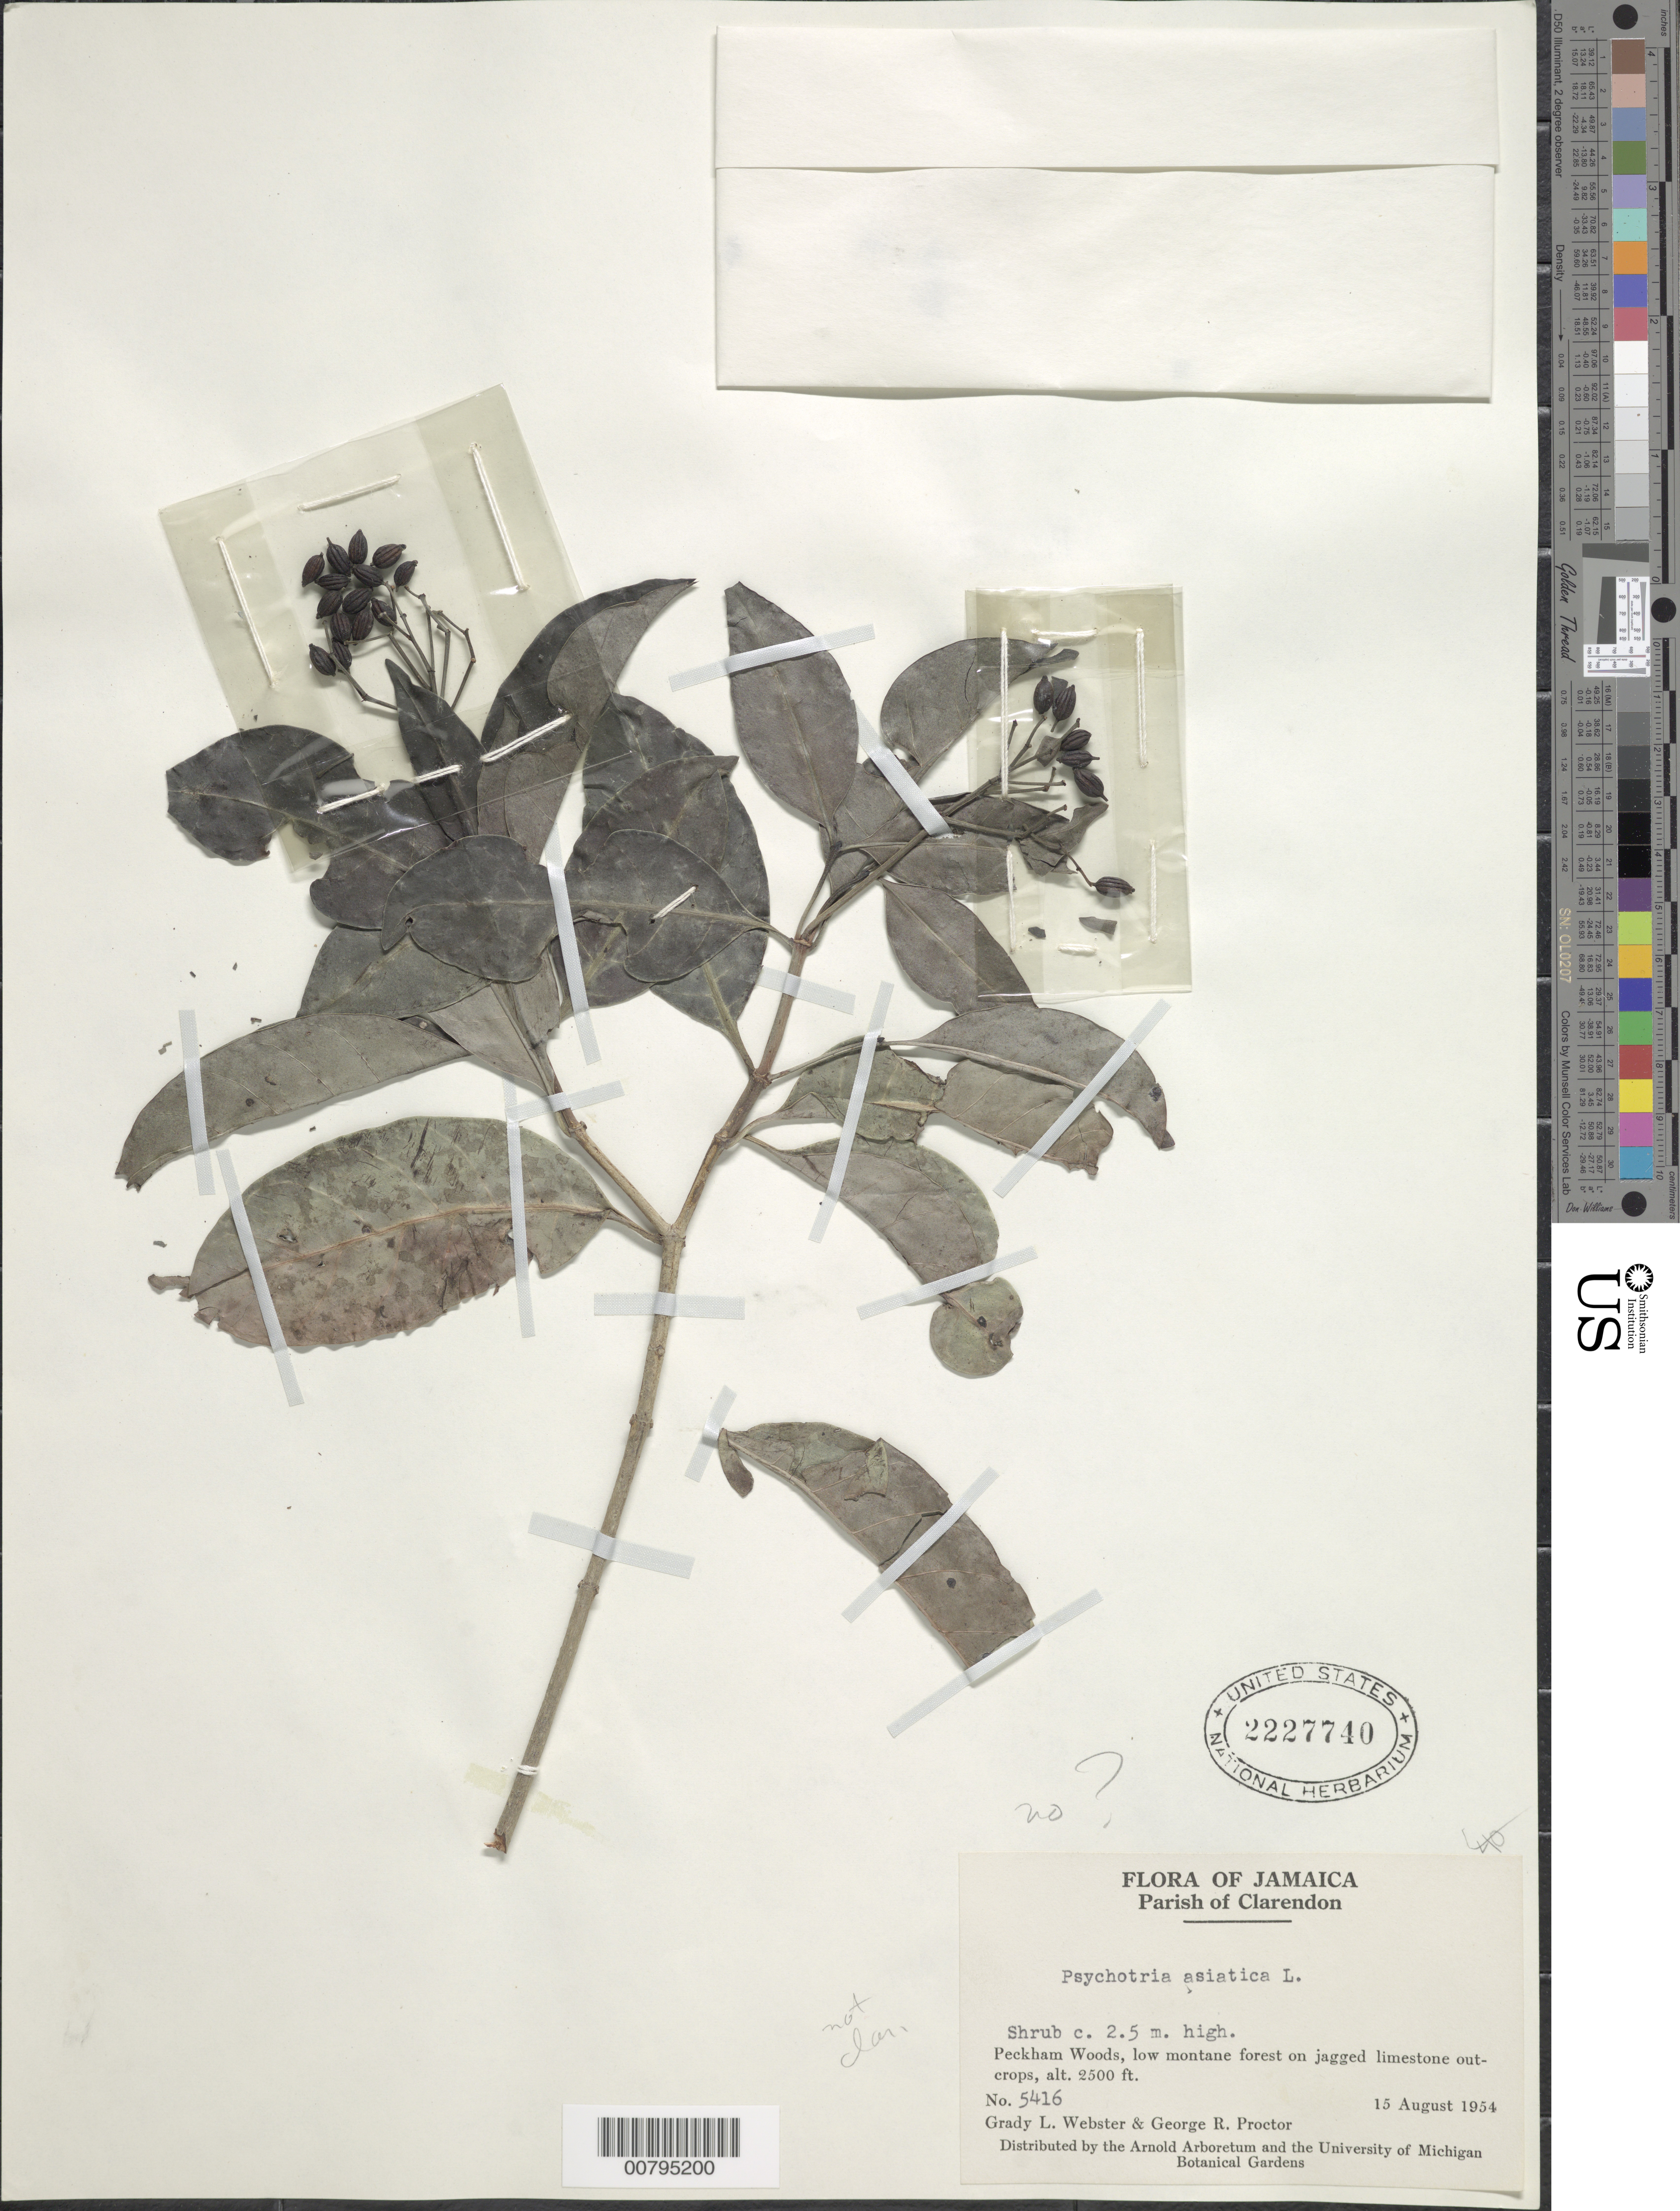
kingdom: Plantae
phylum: Tracheophyta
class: Magnoliopsida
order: Gentianales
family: Rubiaceae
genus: Psychotria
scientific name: Psychotria asiatica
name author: L.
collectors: G. L. Webster & G. R. Proctor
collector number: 5416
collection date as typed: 15 Aug 1954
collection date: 1954-08-15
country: Jamaica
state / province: Clarendon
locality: Peckham Woods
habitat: Low montane forest on jagged limestone outcrops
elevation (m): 229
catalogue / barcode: US 2227740